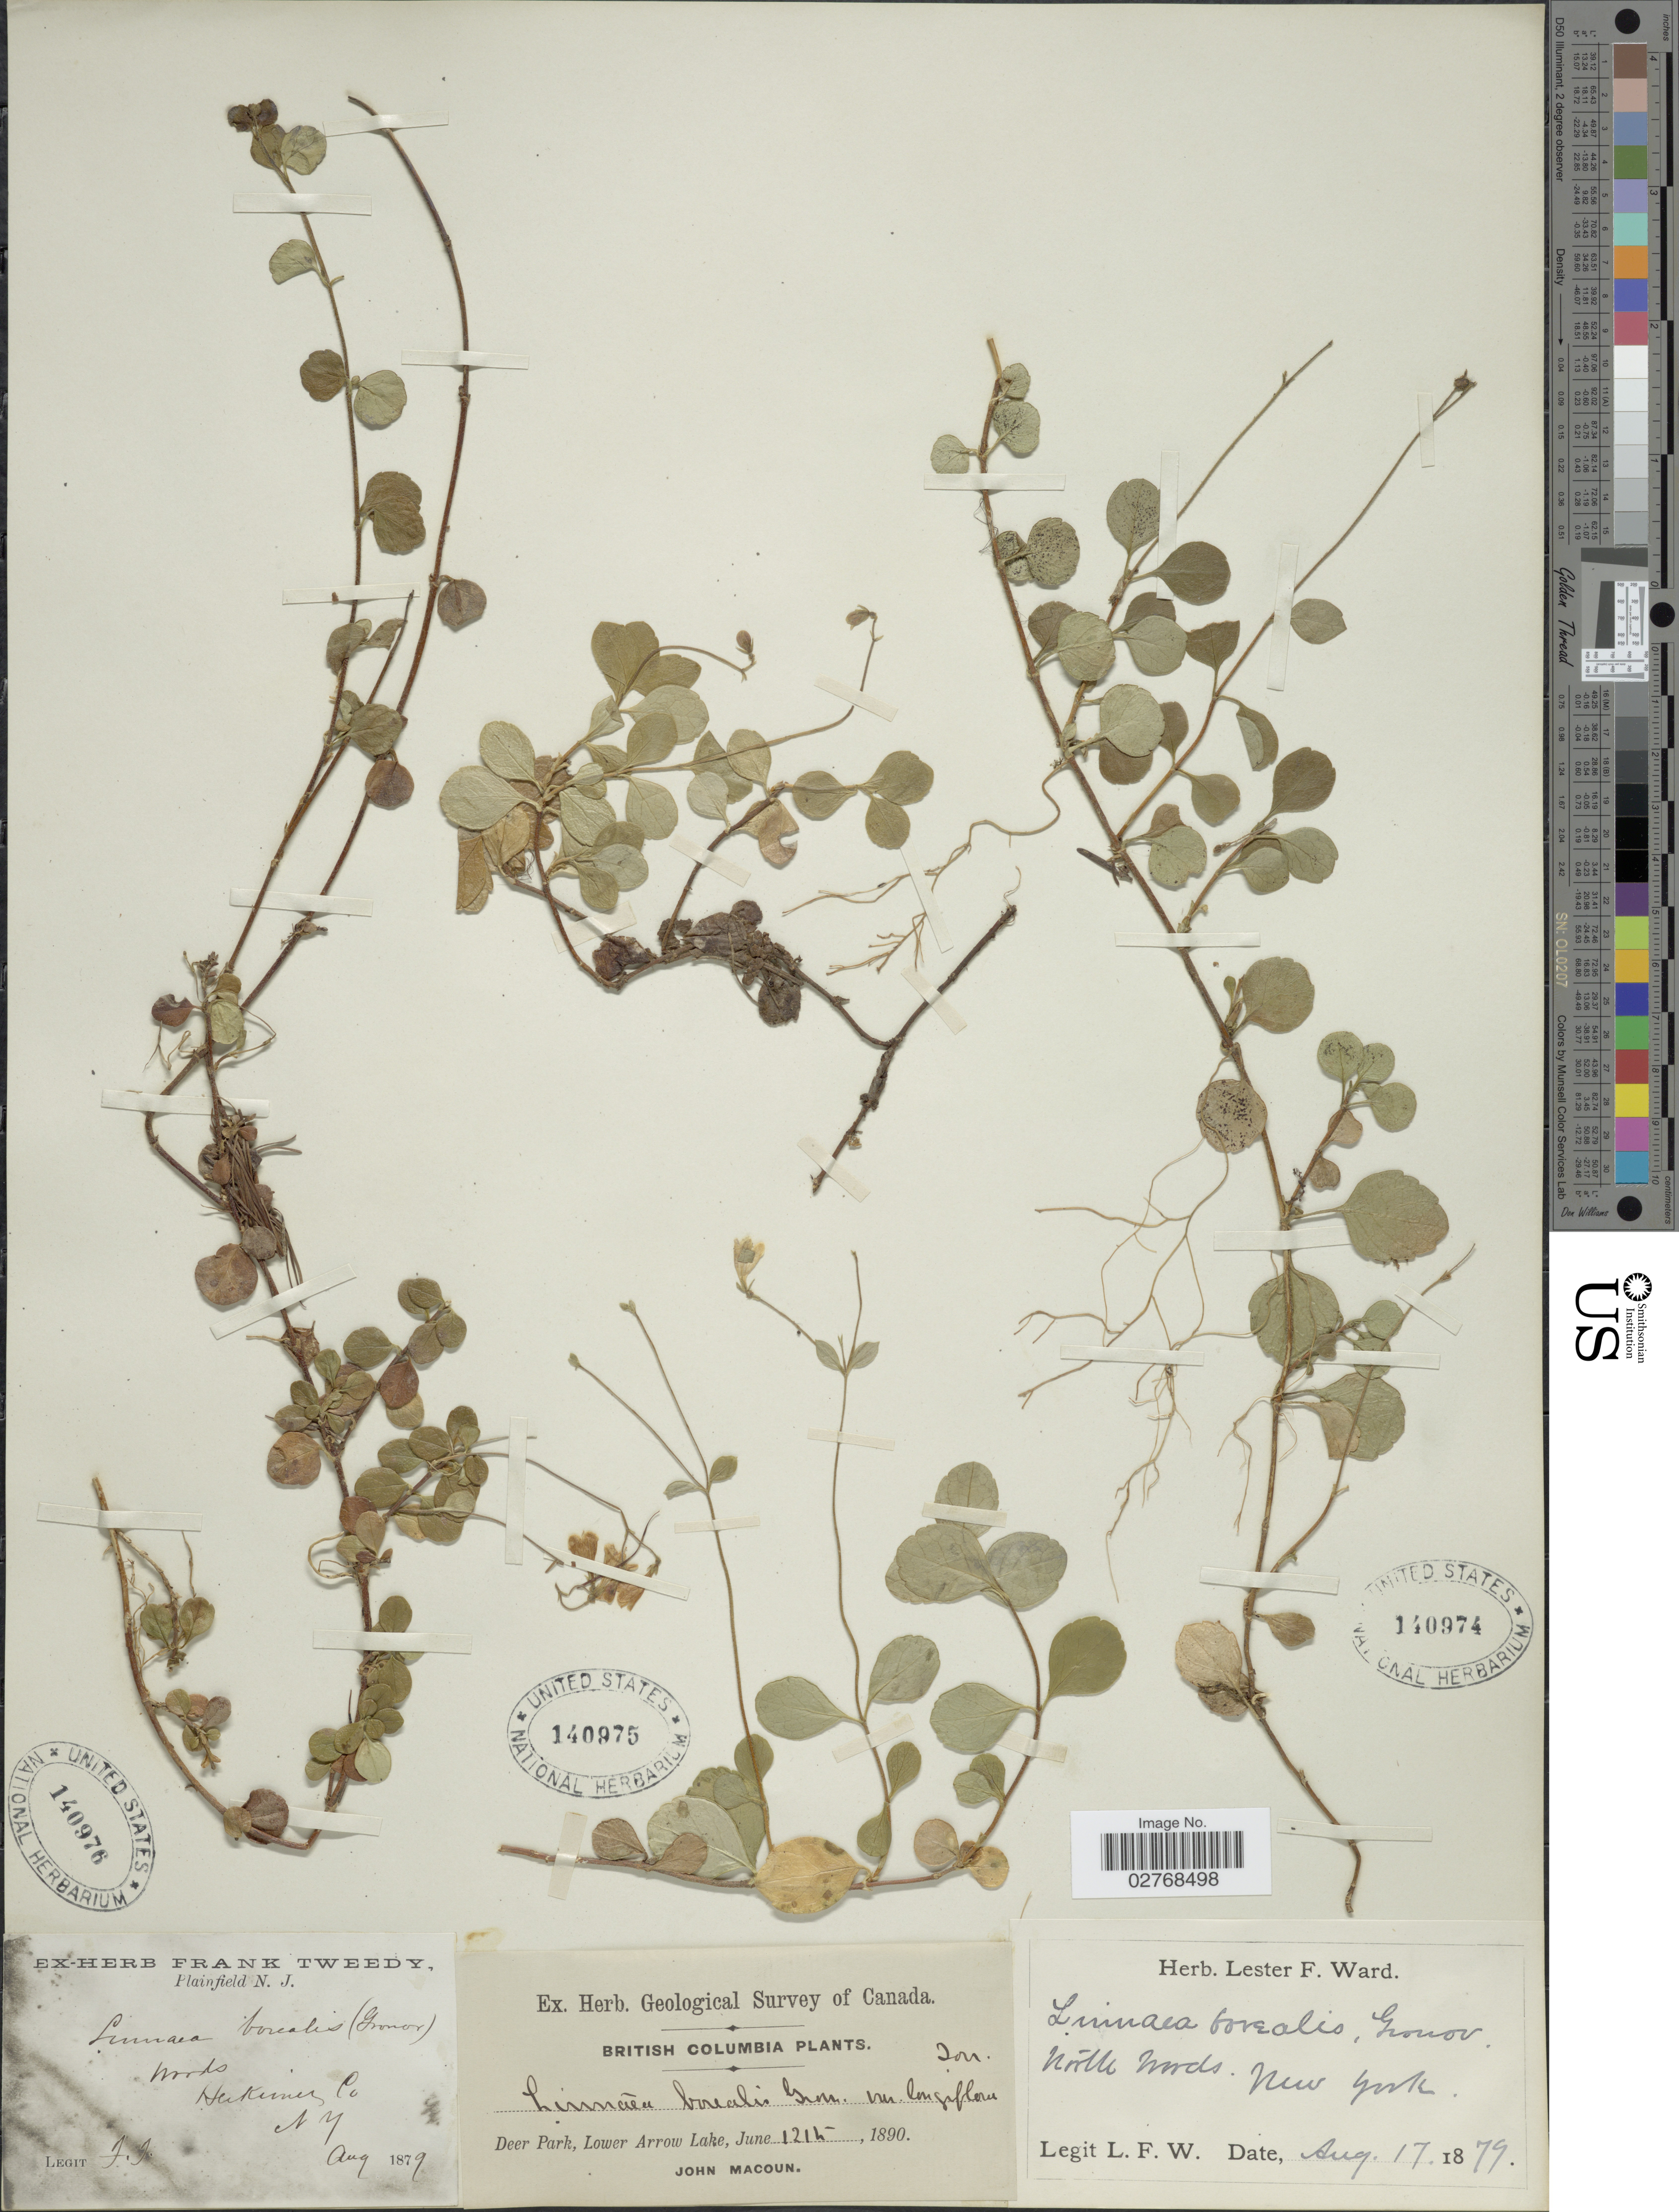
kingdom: Plantae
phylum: Tracheophyta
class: Magnoliopsida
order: Dipsacales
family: Caprifoliaceae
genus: Linnaea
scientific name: Linnaea borealis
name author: L.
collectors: J. Macoun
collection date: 1890-06-12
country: Canada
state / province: British Columbia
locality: Deer Park, Lower Arrow Lake.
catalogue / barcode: US 140975-2